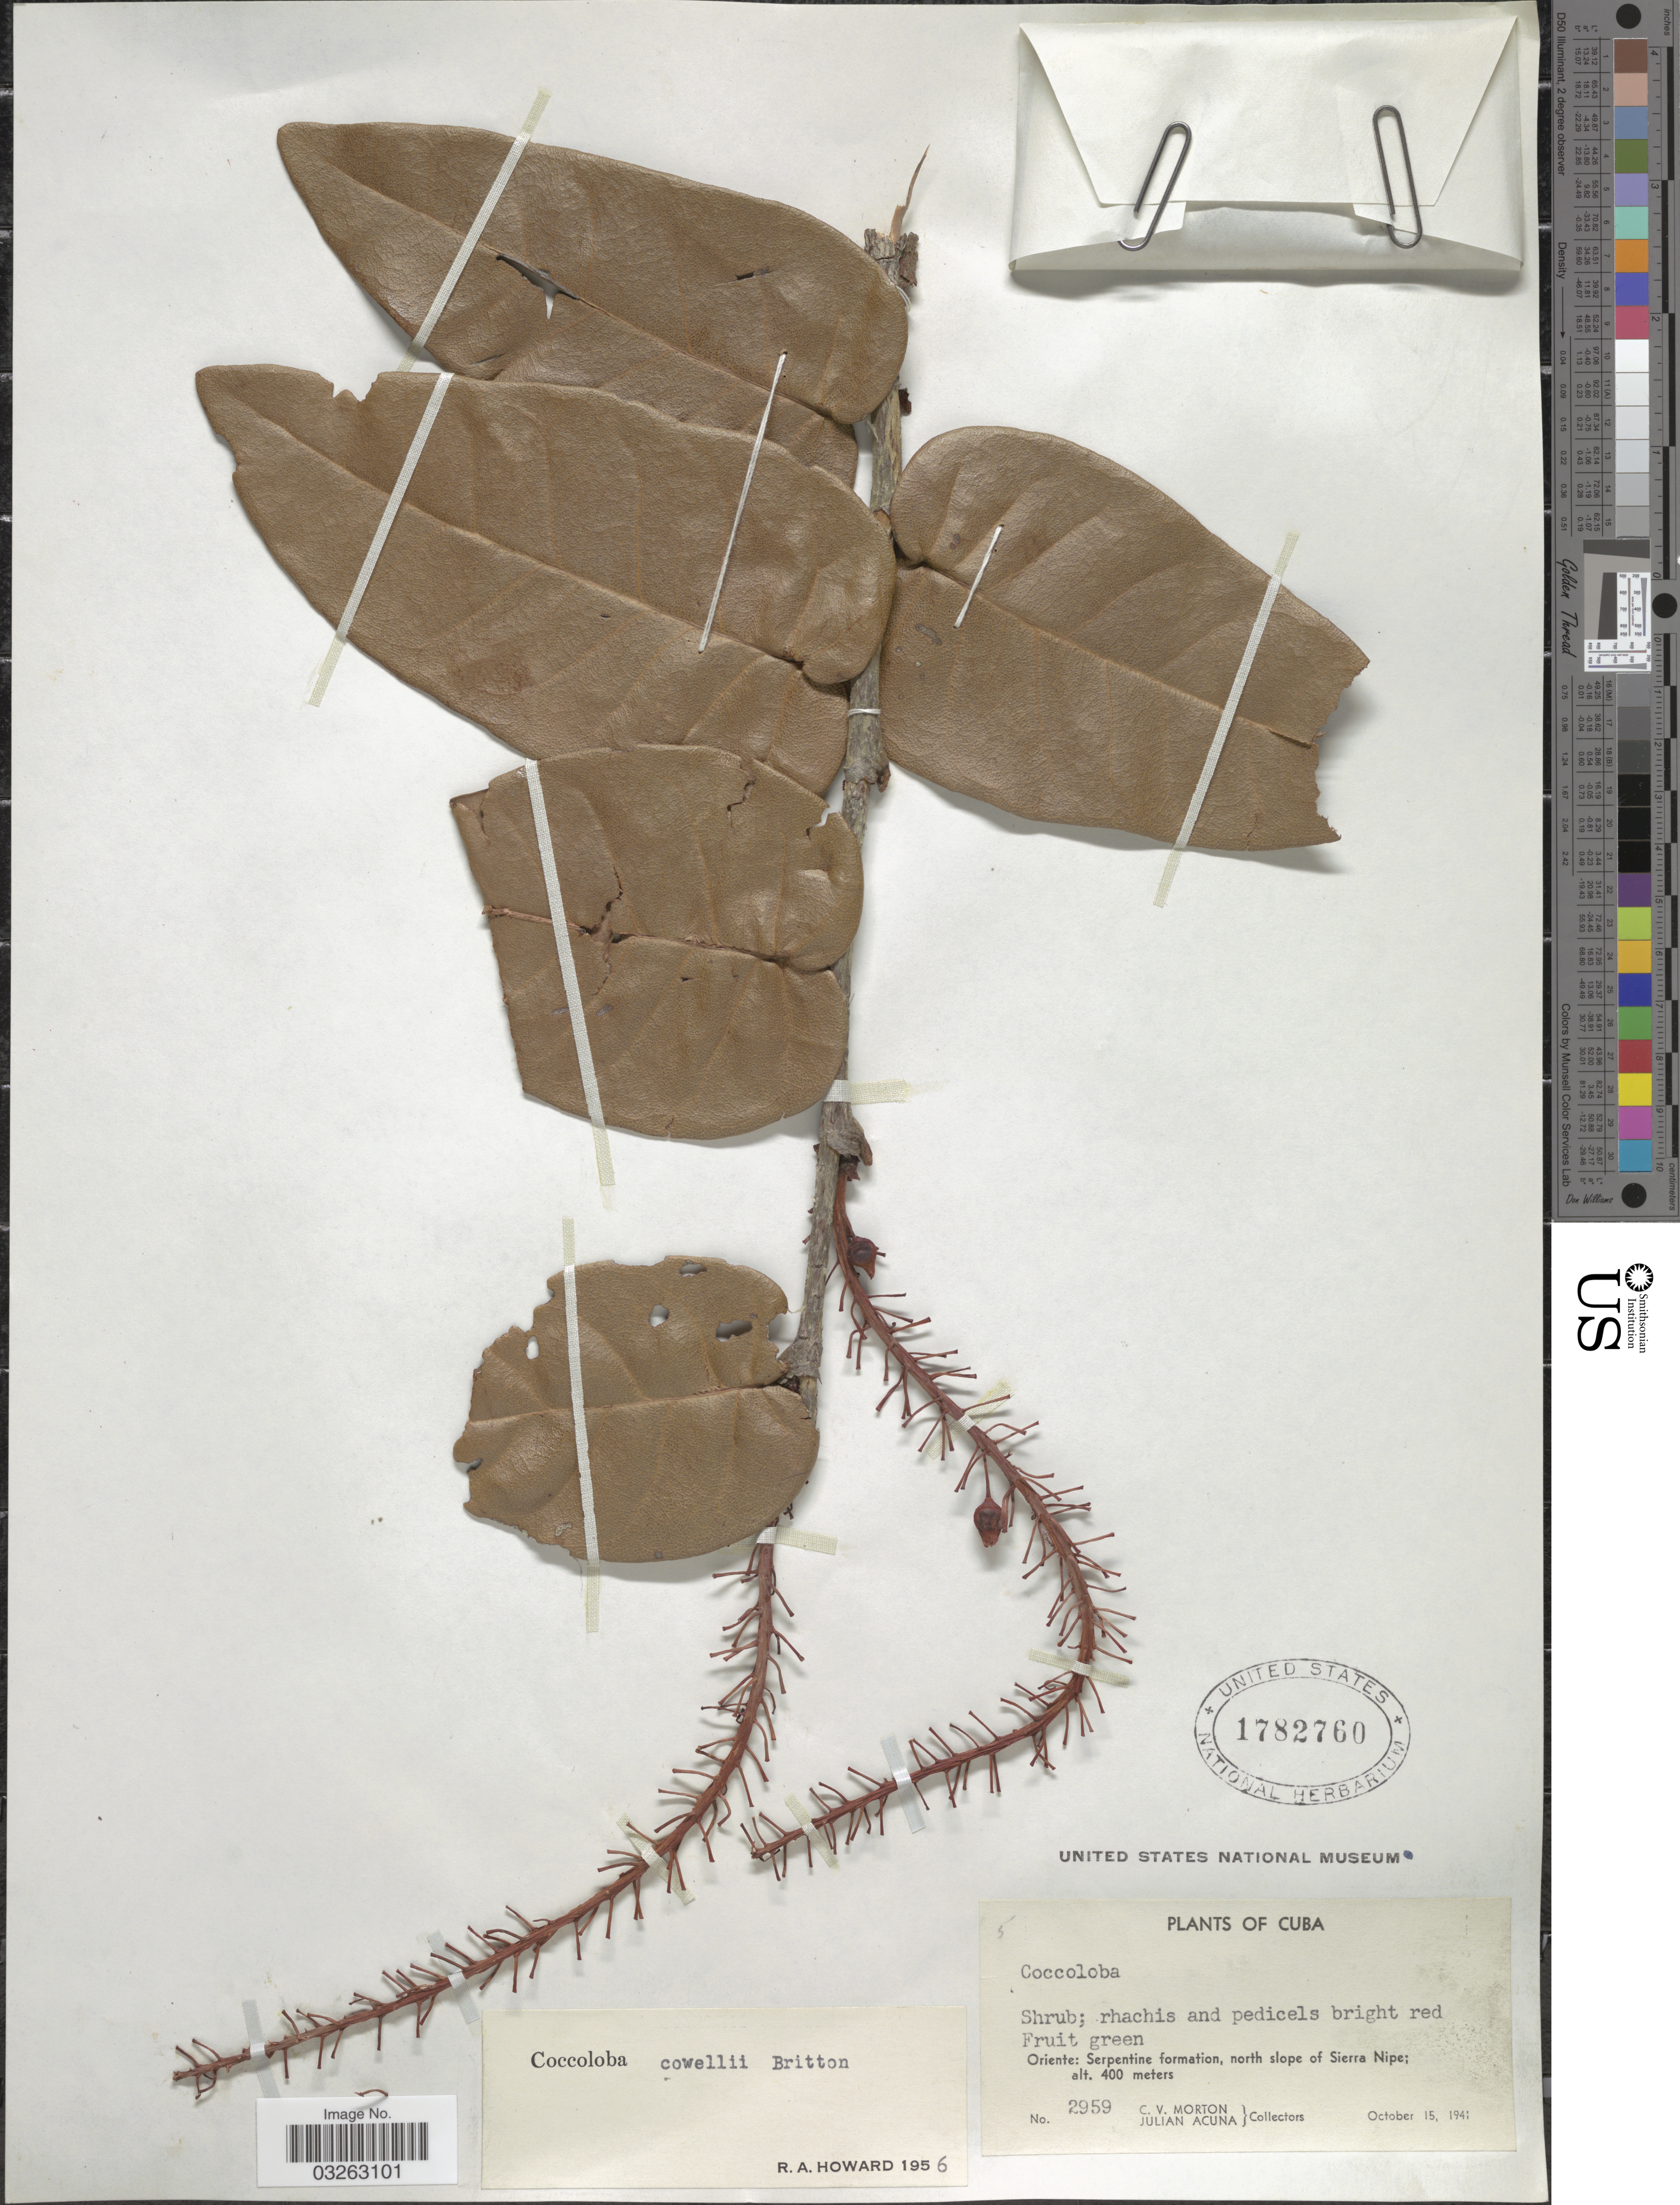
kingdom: Plantae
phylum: Tracheophyta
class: Magnoliopsida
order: Caryophyllales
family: Polygonaceae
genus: Coccoloba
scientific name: Coccoloba cowellii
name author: Britton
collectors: C. V. Morton & R. Acuña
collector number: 2959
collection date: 1941-10-15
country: Cuba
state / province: Oriente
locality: Serpentine formation, north slope of Sierra Nipe.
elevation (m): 400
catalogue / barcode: US 1782760